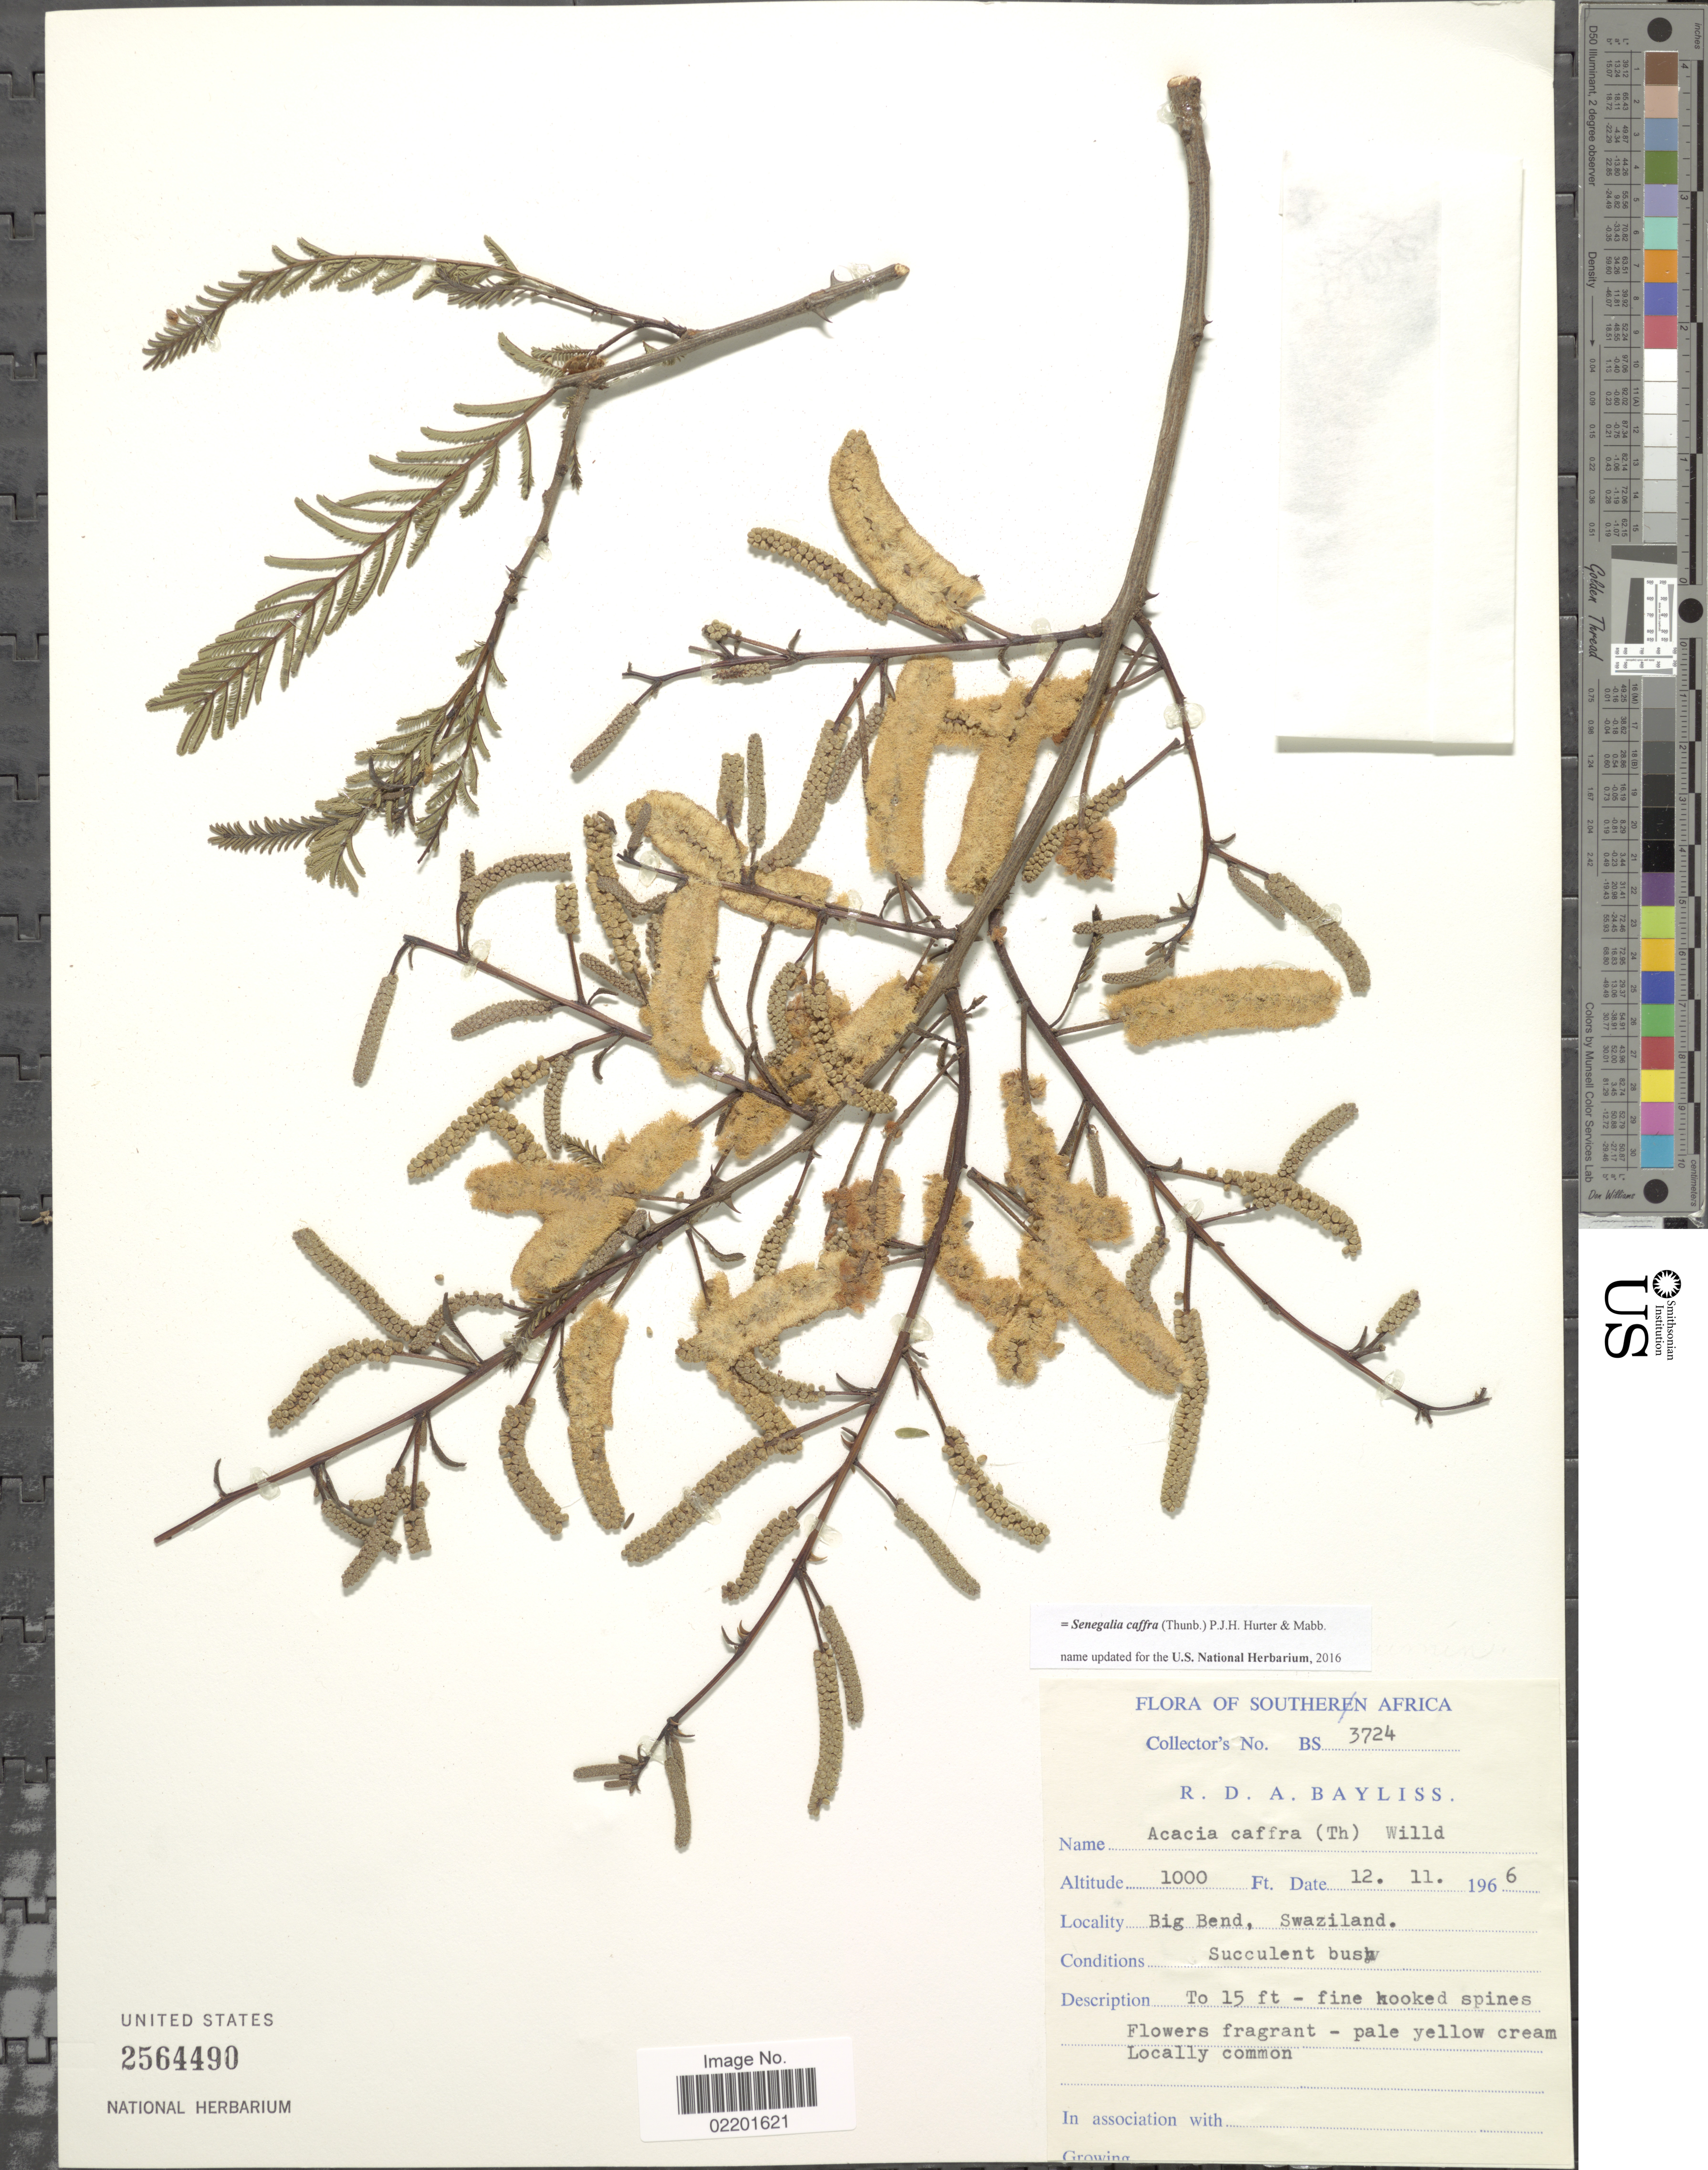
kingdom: Plantae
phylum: Tracheophyta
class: Magnoliopsida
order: Fabales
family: Fabaceae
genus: Senegalia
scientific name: Senegalia caffra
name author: (Thunb.) P.J.H. Hurter & Mabb.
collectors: R. Bayliss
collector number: BS 3724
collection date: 1966-11-12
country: Eswatini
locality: Big Bend, Swaziland.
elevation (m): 305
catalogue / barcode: US 2564490